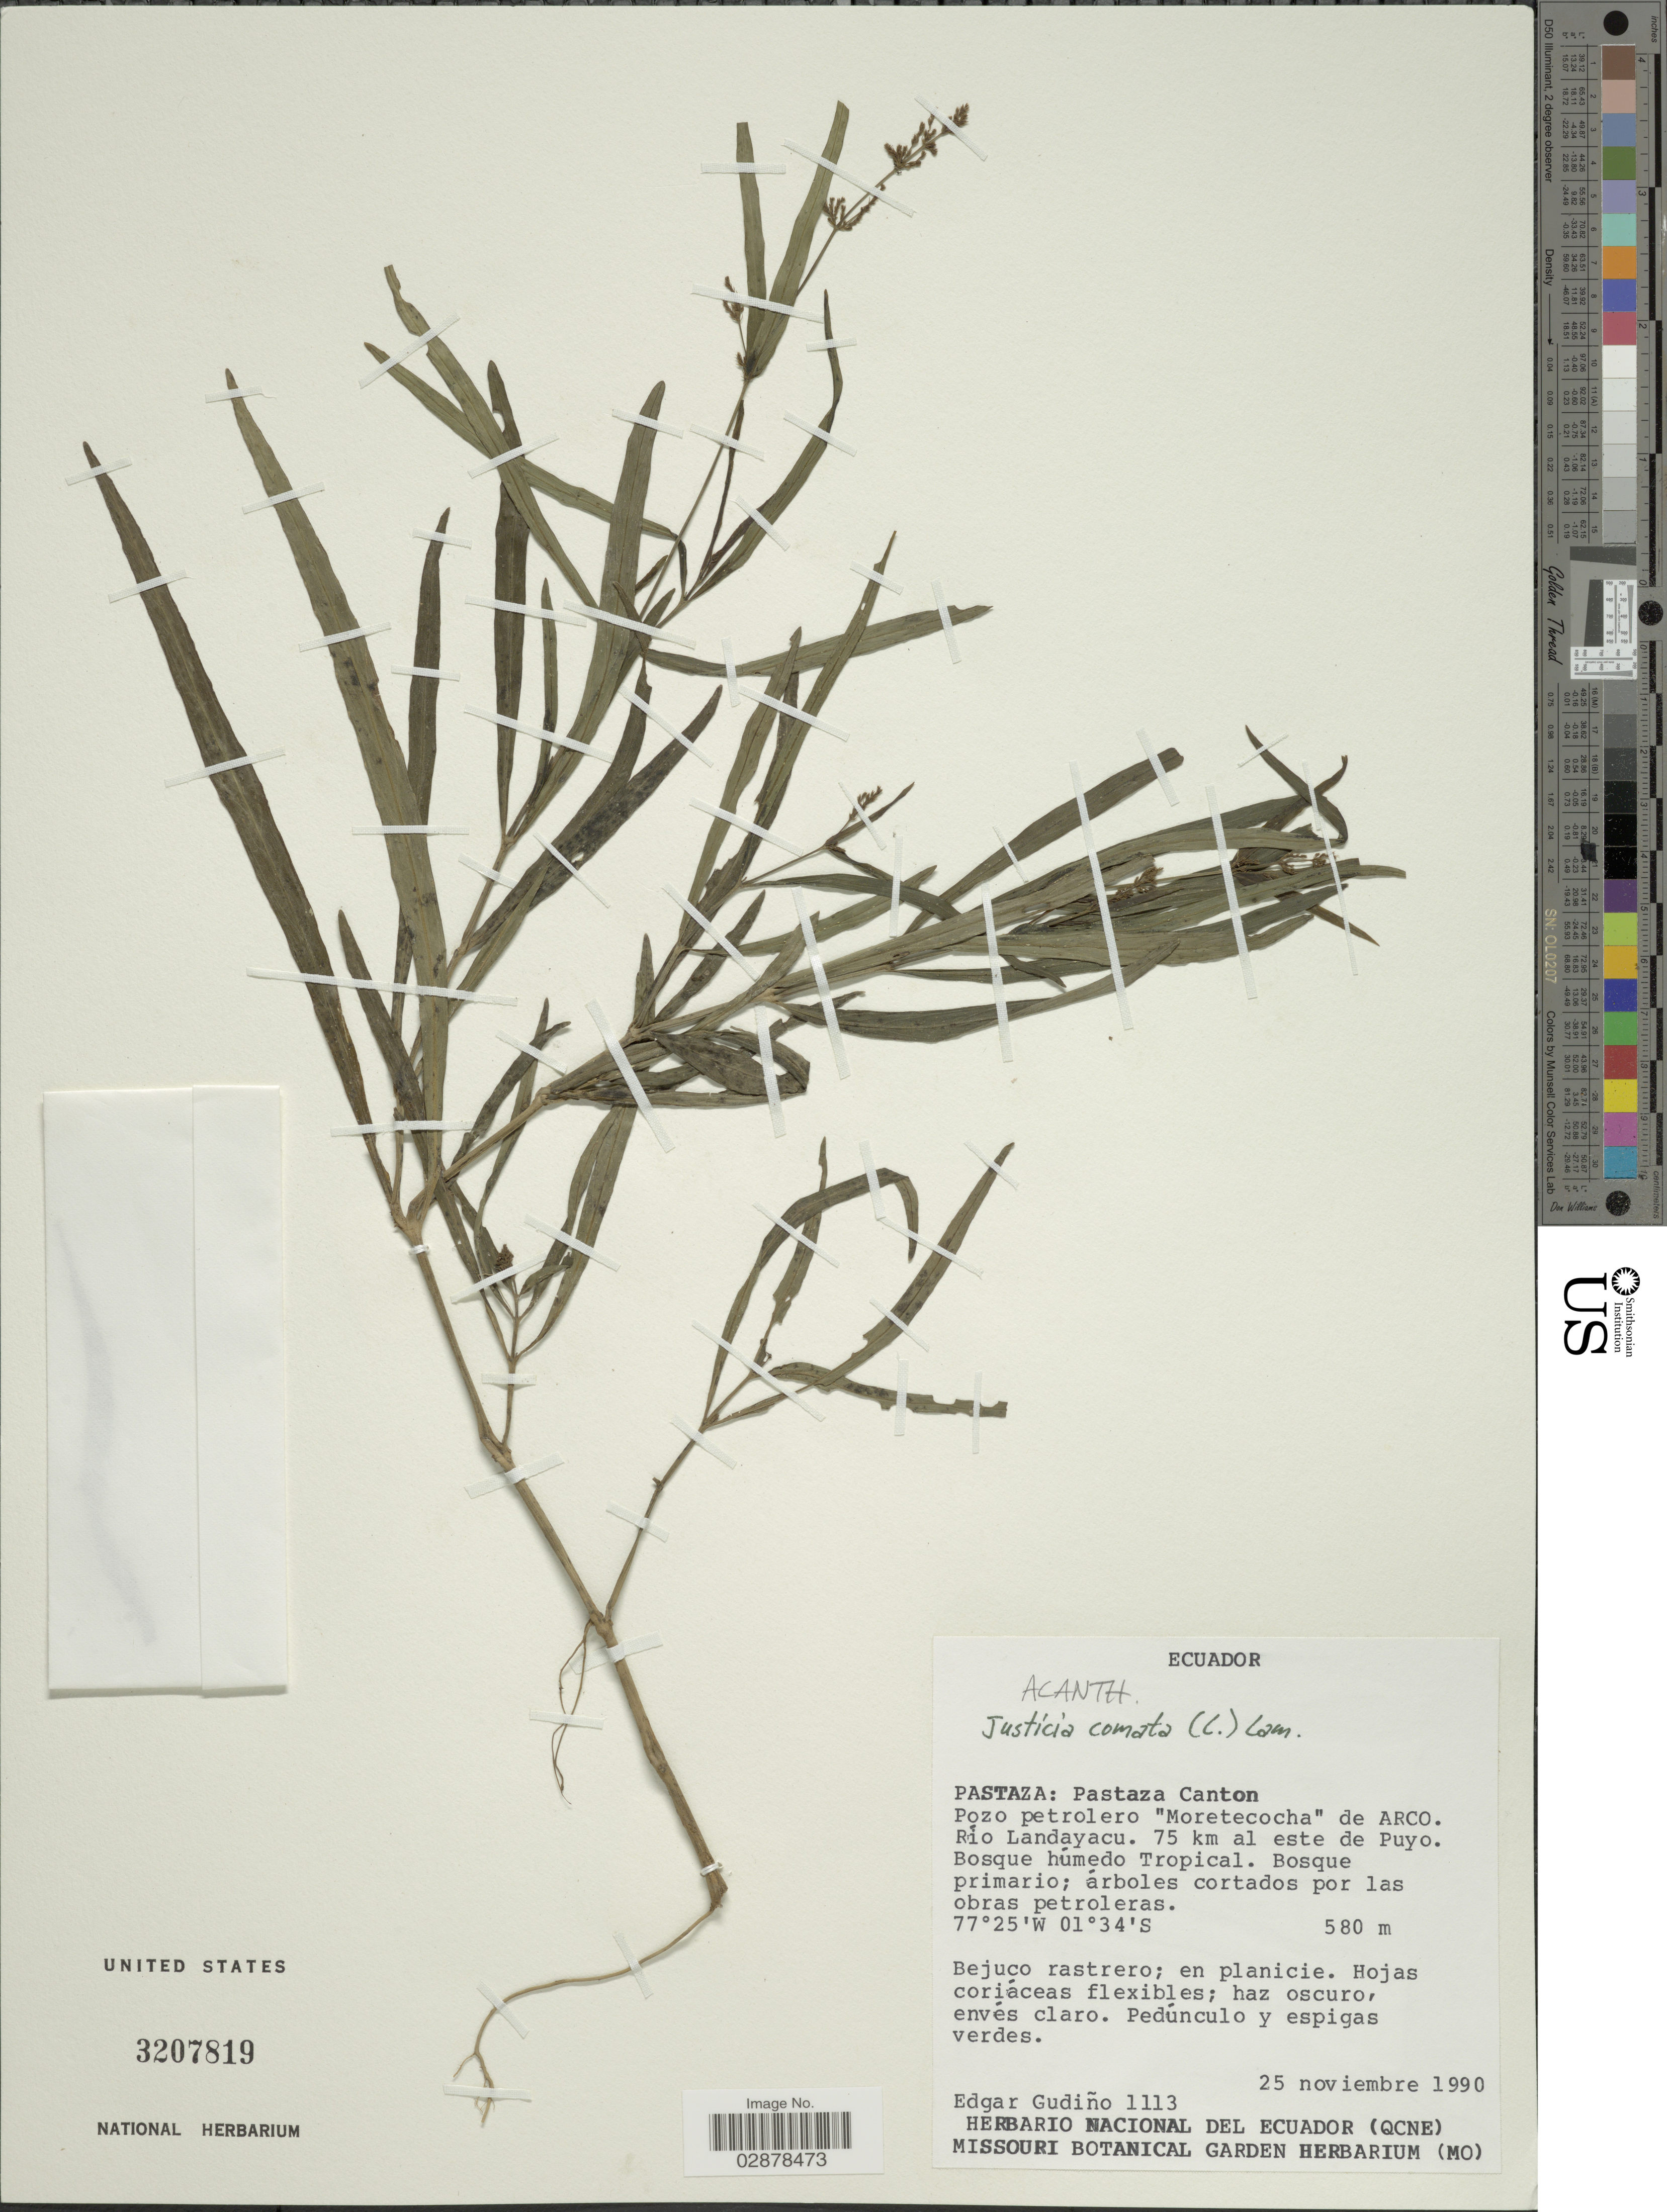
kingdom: Plantae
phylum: Tracheophyta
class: Magnoliopsida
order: Lamiales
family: Acanthaceae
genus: Justicia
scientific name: Justicia comata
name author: (L.) Lam.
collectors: E. Gudiño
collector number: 1113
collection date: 1990-11-25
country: Ecuador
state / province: Pastaza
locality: Pastaza Canton. Pozo petrolero "Moretecocha" de ARCO. Rio Landayacu. 75 km al este de Puyo.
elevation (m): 580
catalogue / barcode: US 3207819